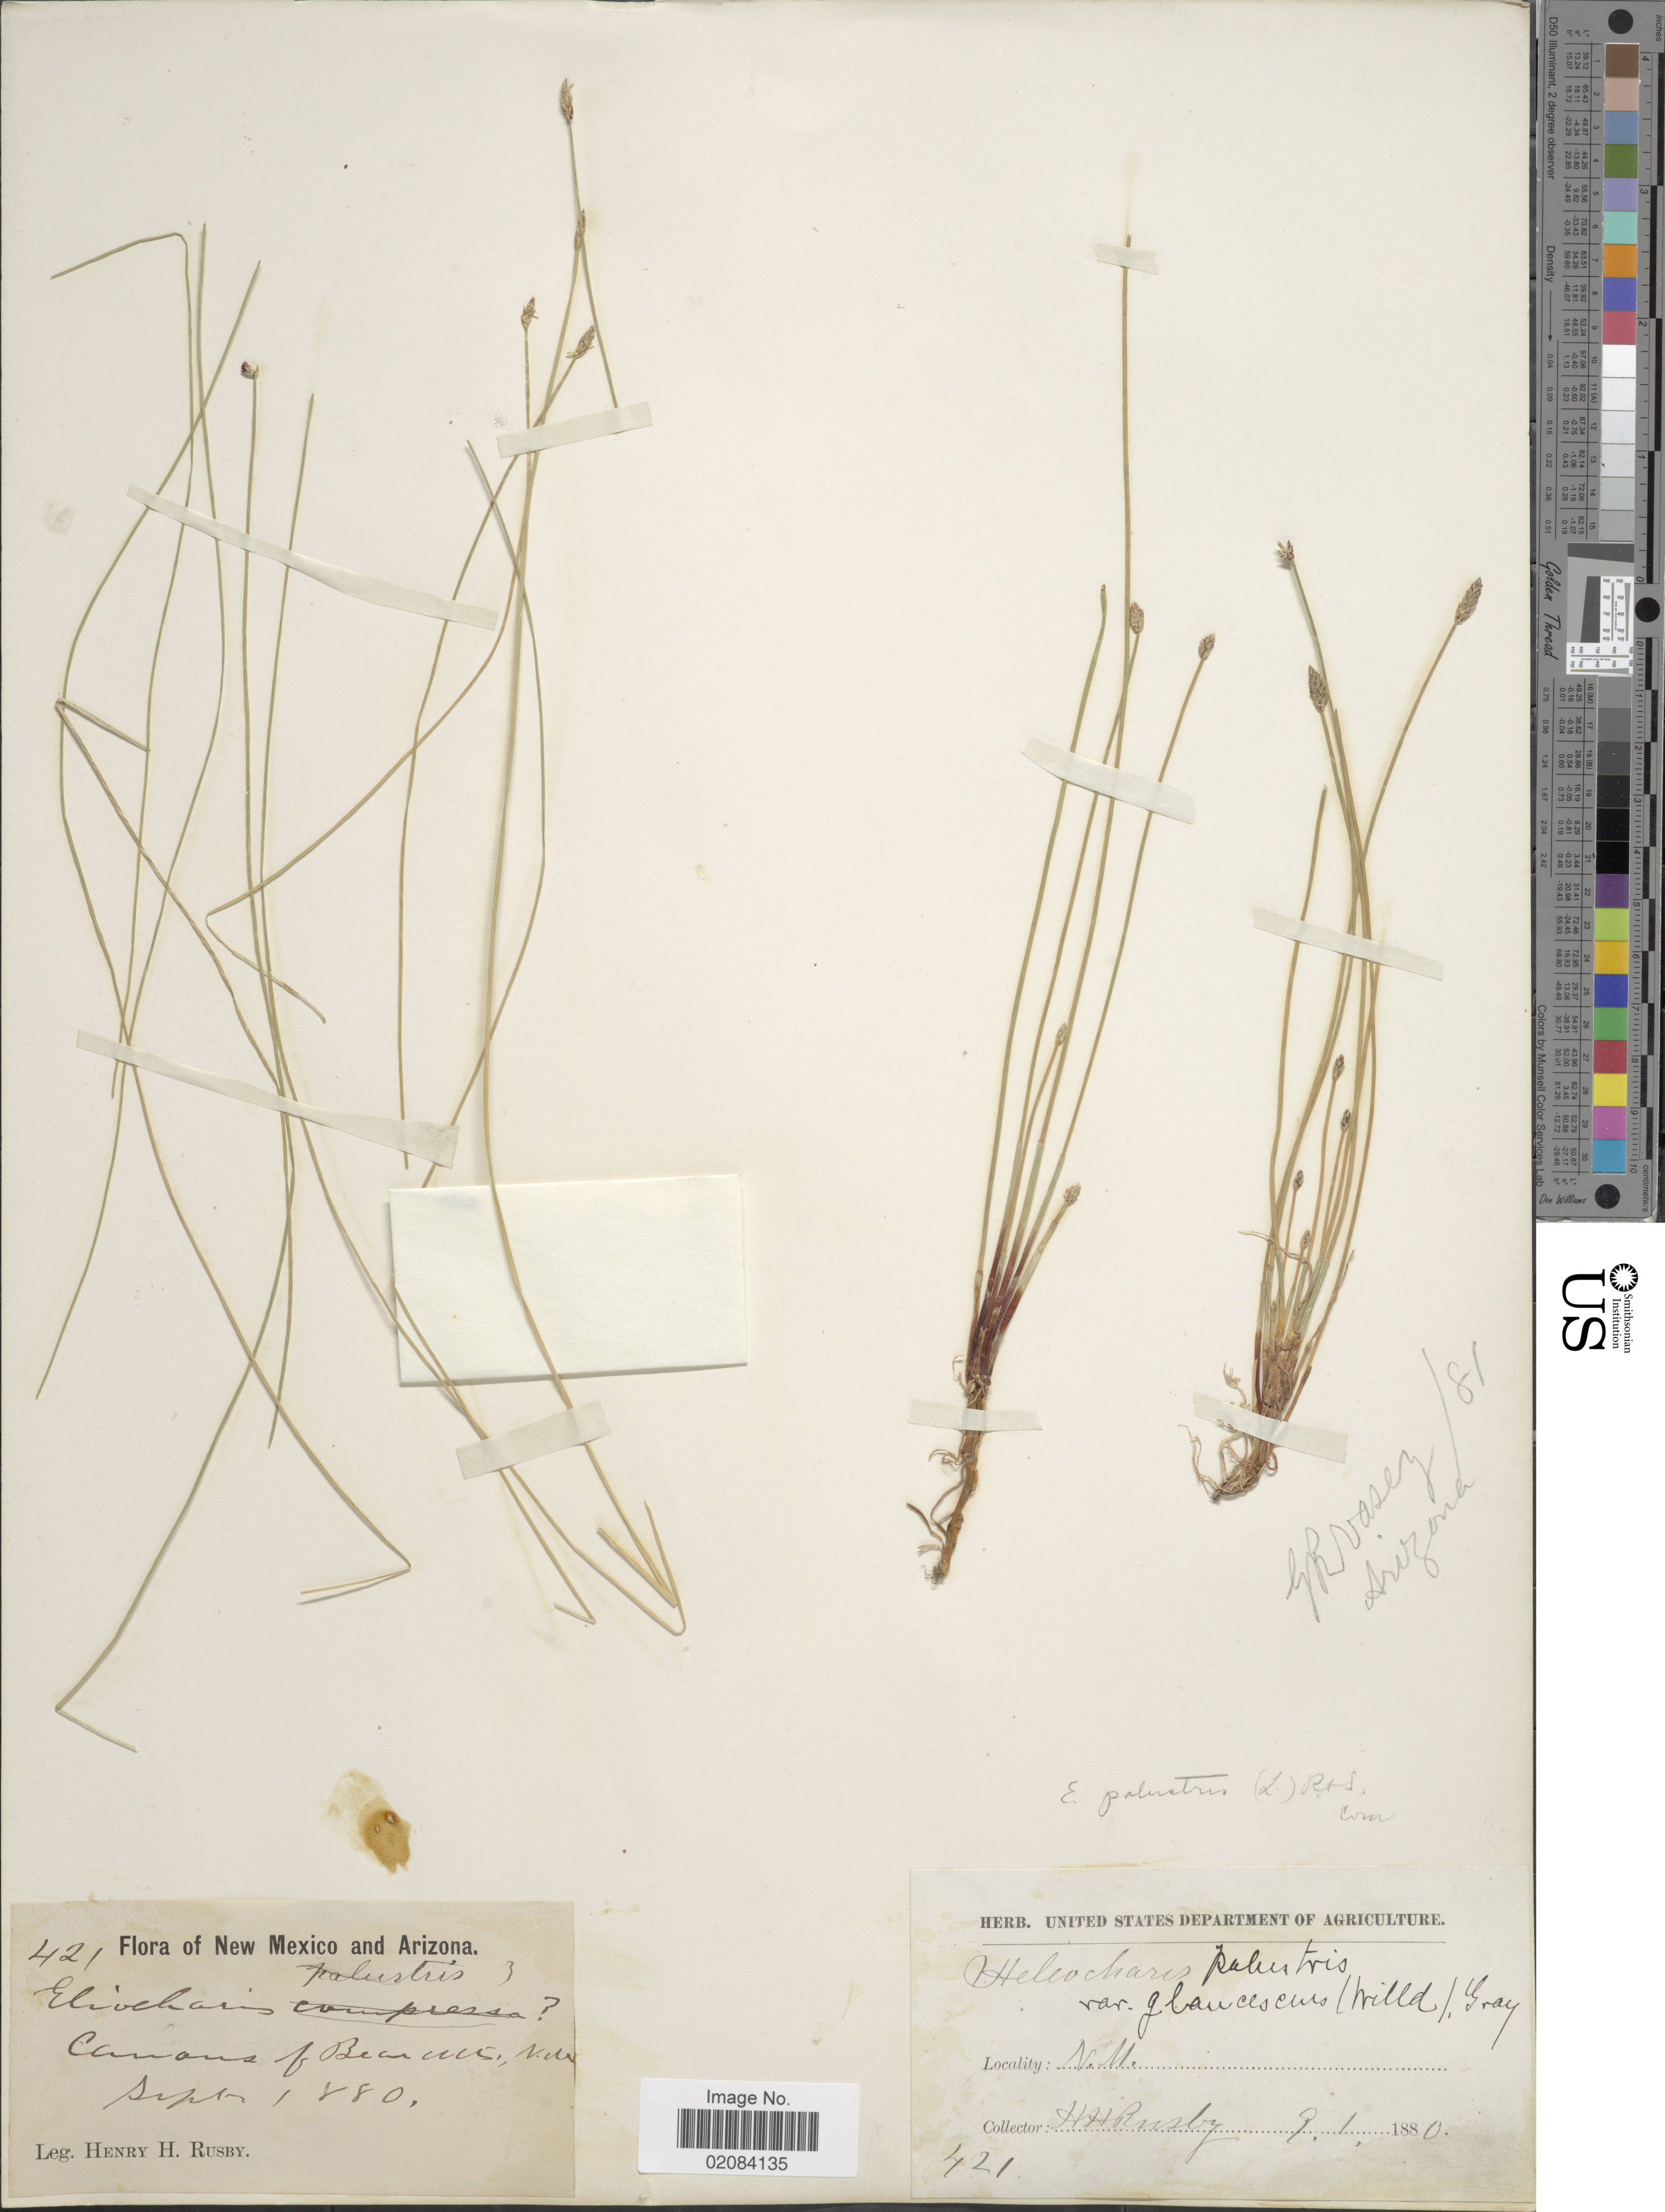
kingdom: Plantae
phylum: Tracheophyta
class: Liliopsida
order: Poales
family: Cyperaceae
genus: Eleocharis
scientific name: Eleocharis palustris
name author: (L.) Roem. & Schult.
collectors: H. H. Rusby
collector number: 421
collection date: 1880-09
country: United States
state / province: New Mexico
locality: Canons of Bear Mts.